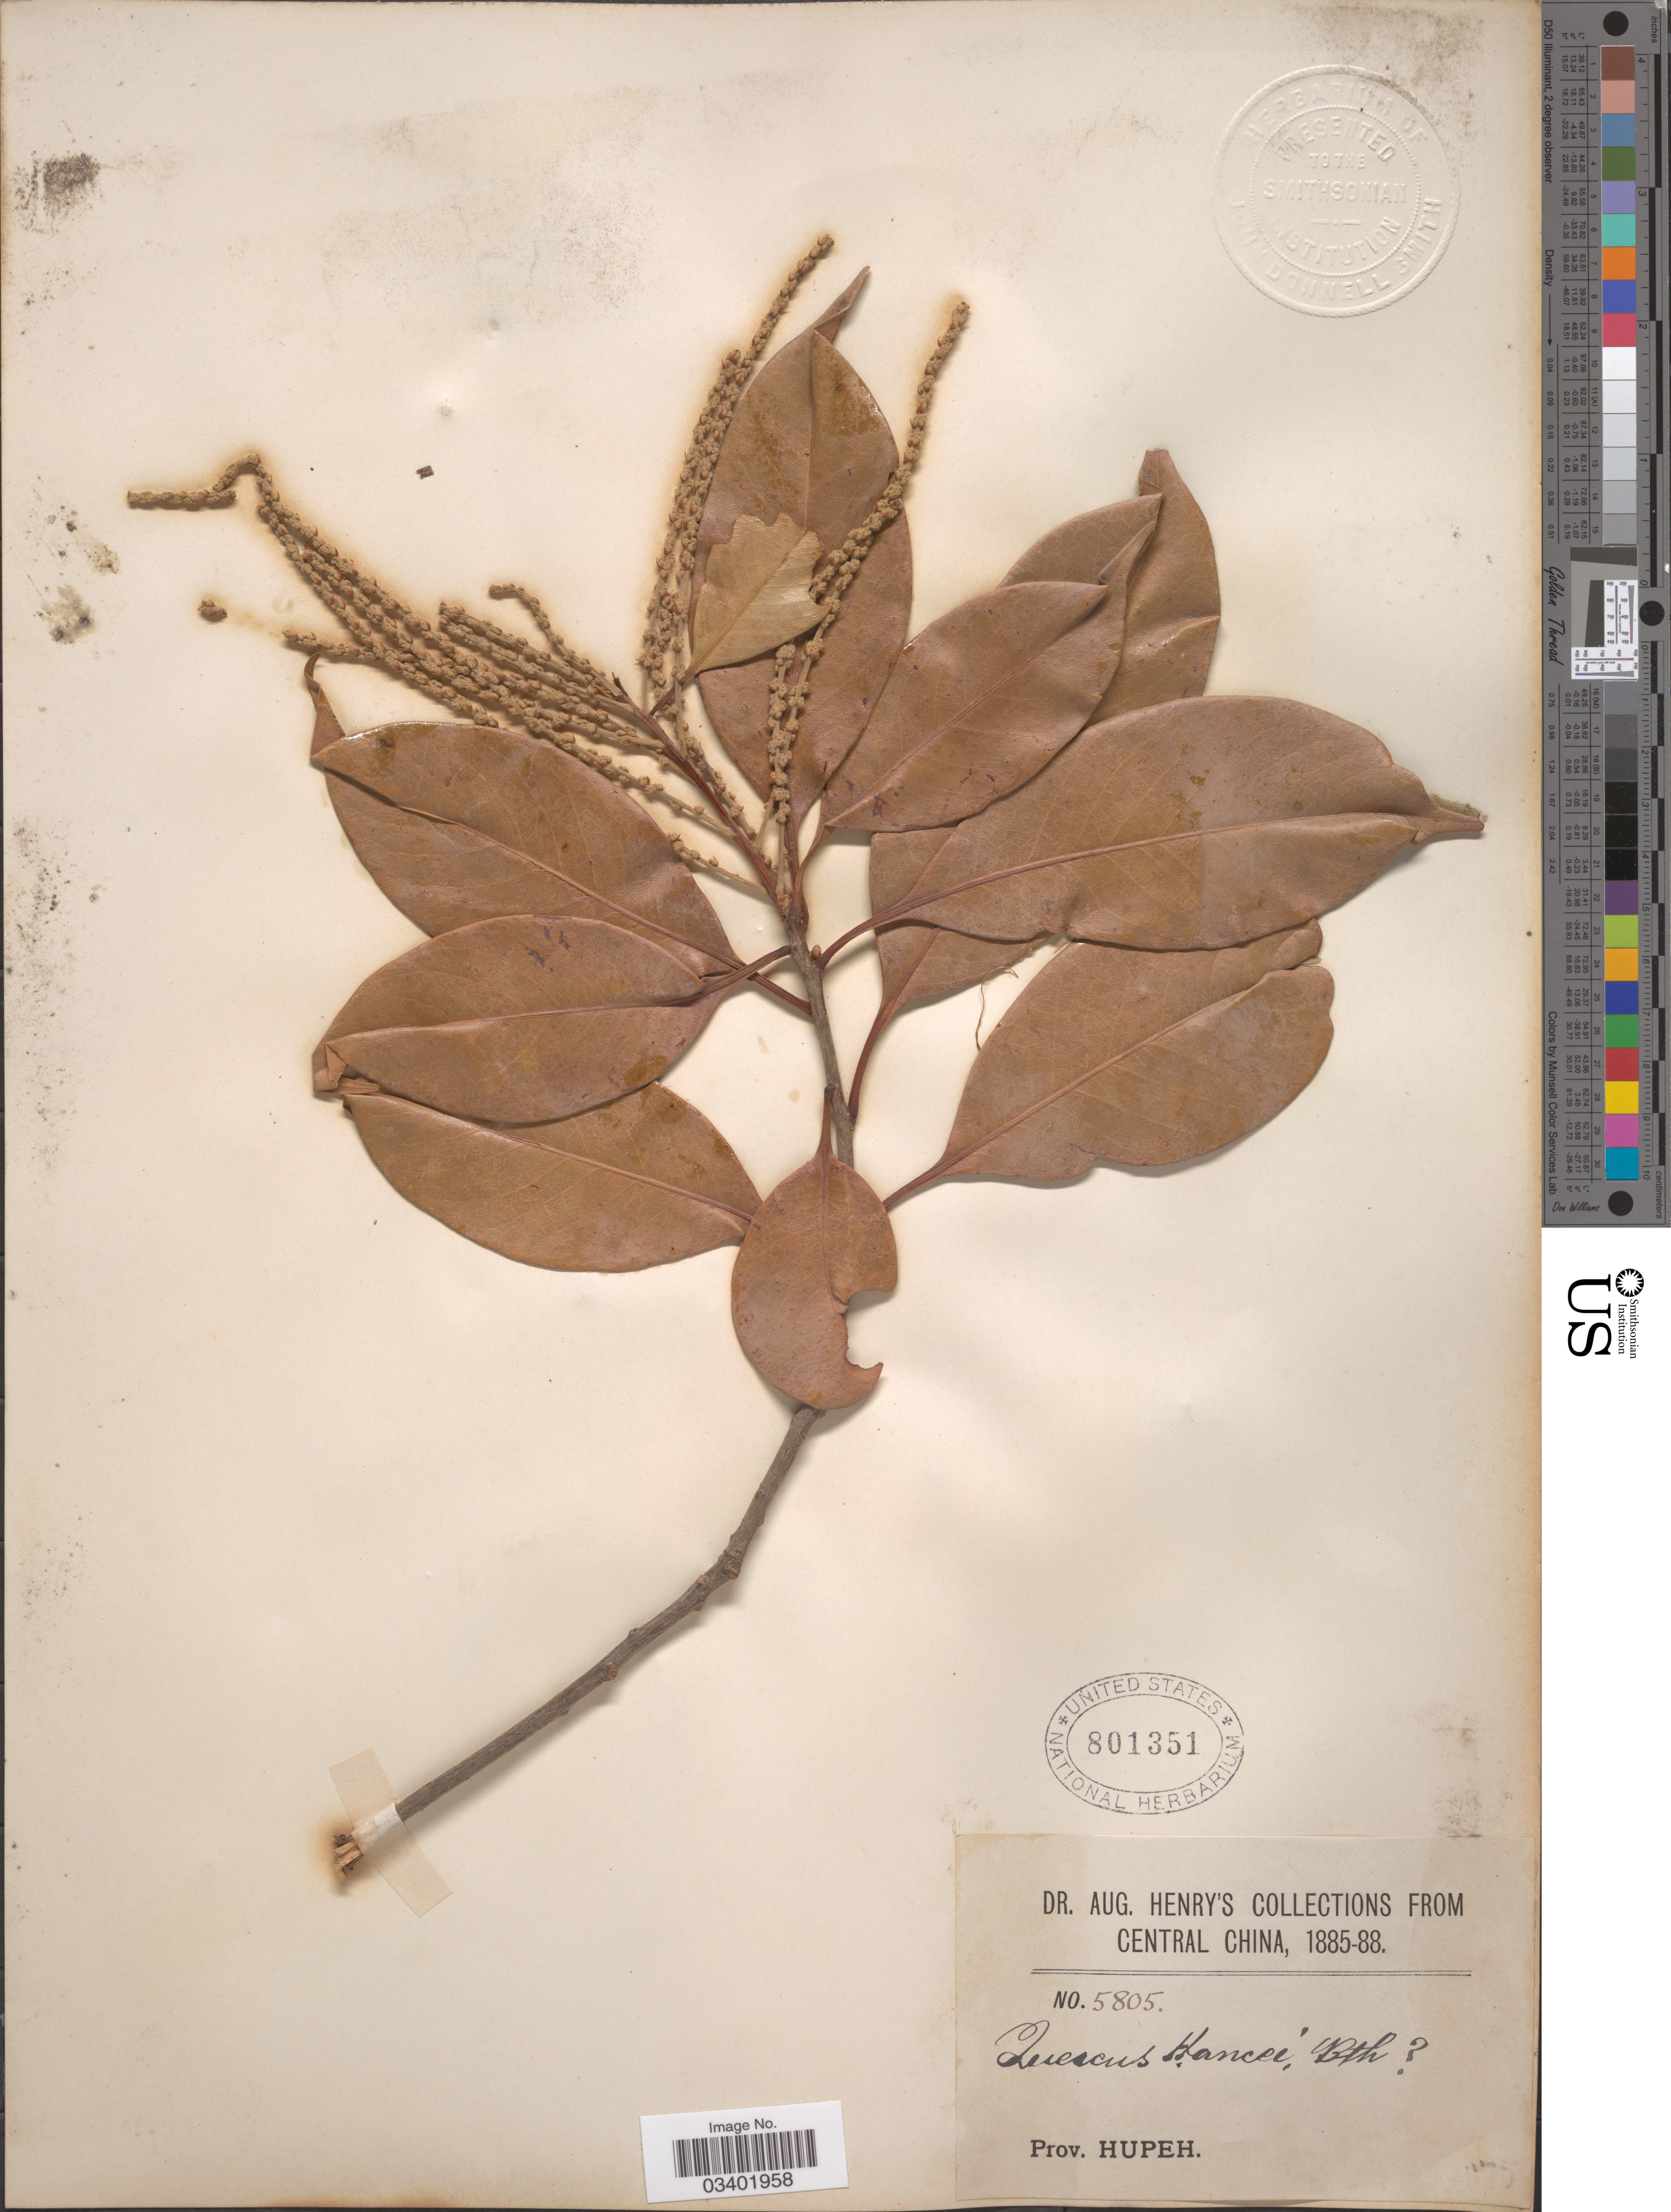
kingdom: Plantae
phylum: Tracheophyta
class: Magnoliopsida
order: Fagales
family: Fagaceae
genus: Lithocarpus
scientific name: Lithocarpus hancei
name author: (Benth.) Rehder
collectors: A. Henry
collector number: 5805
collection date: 1885/1888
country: China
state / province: Hubei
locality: Central China. Prov. Hupeh.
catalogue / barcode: US 801351